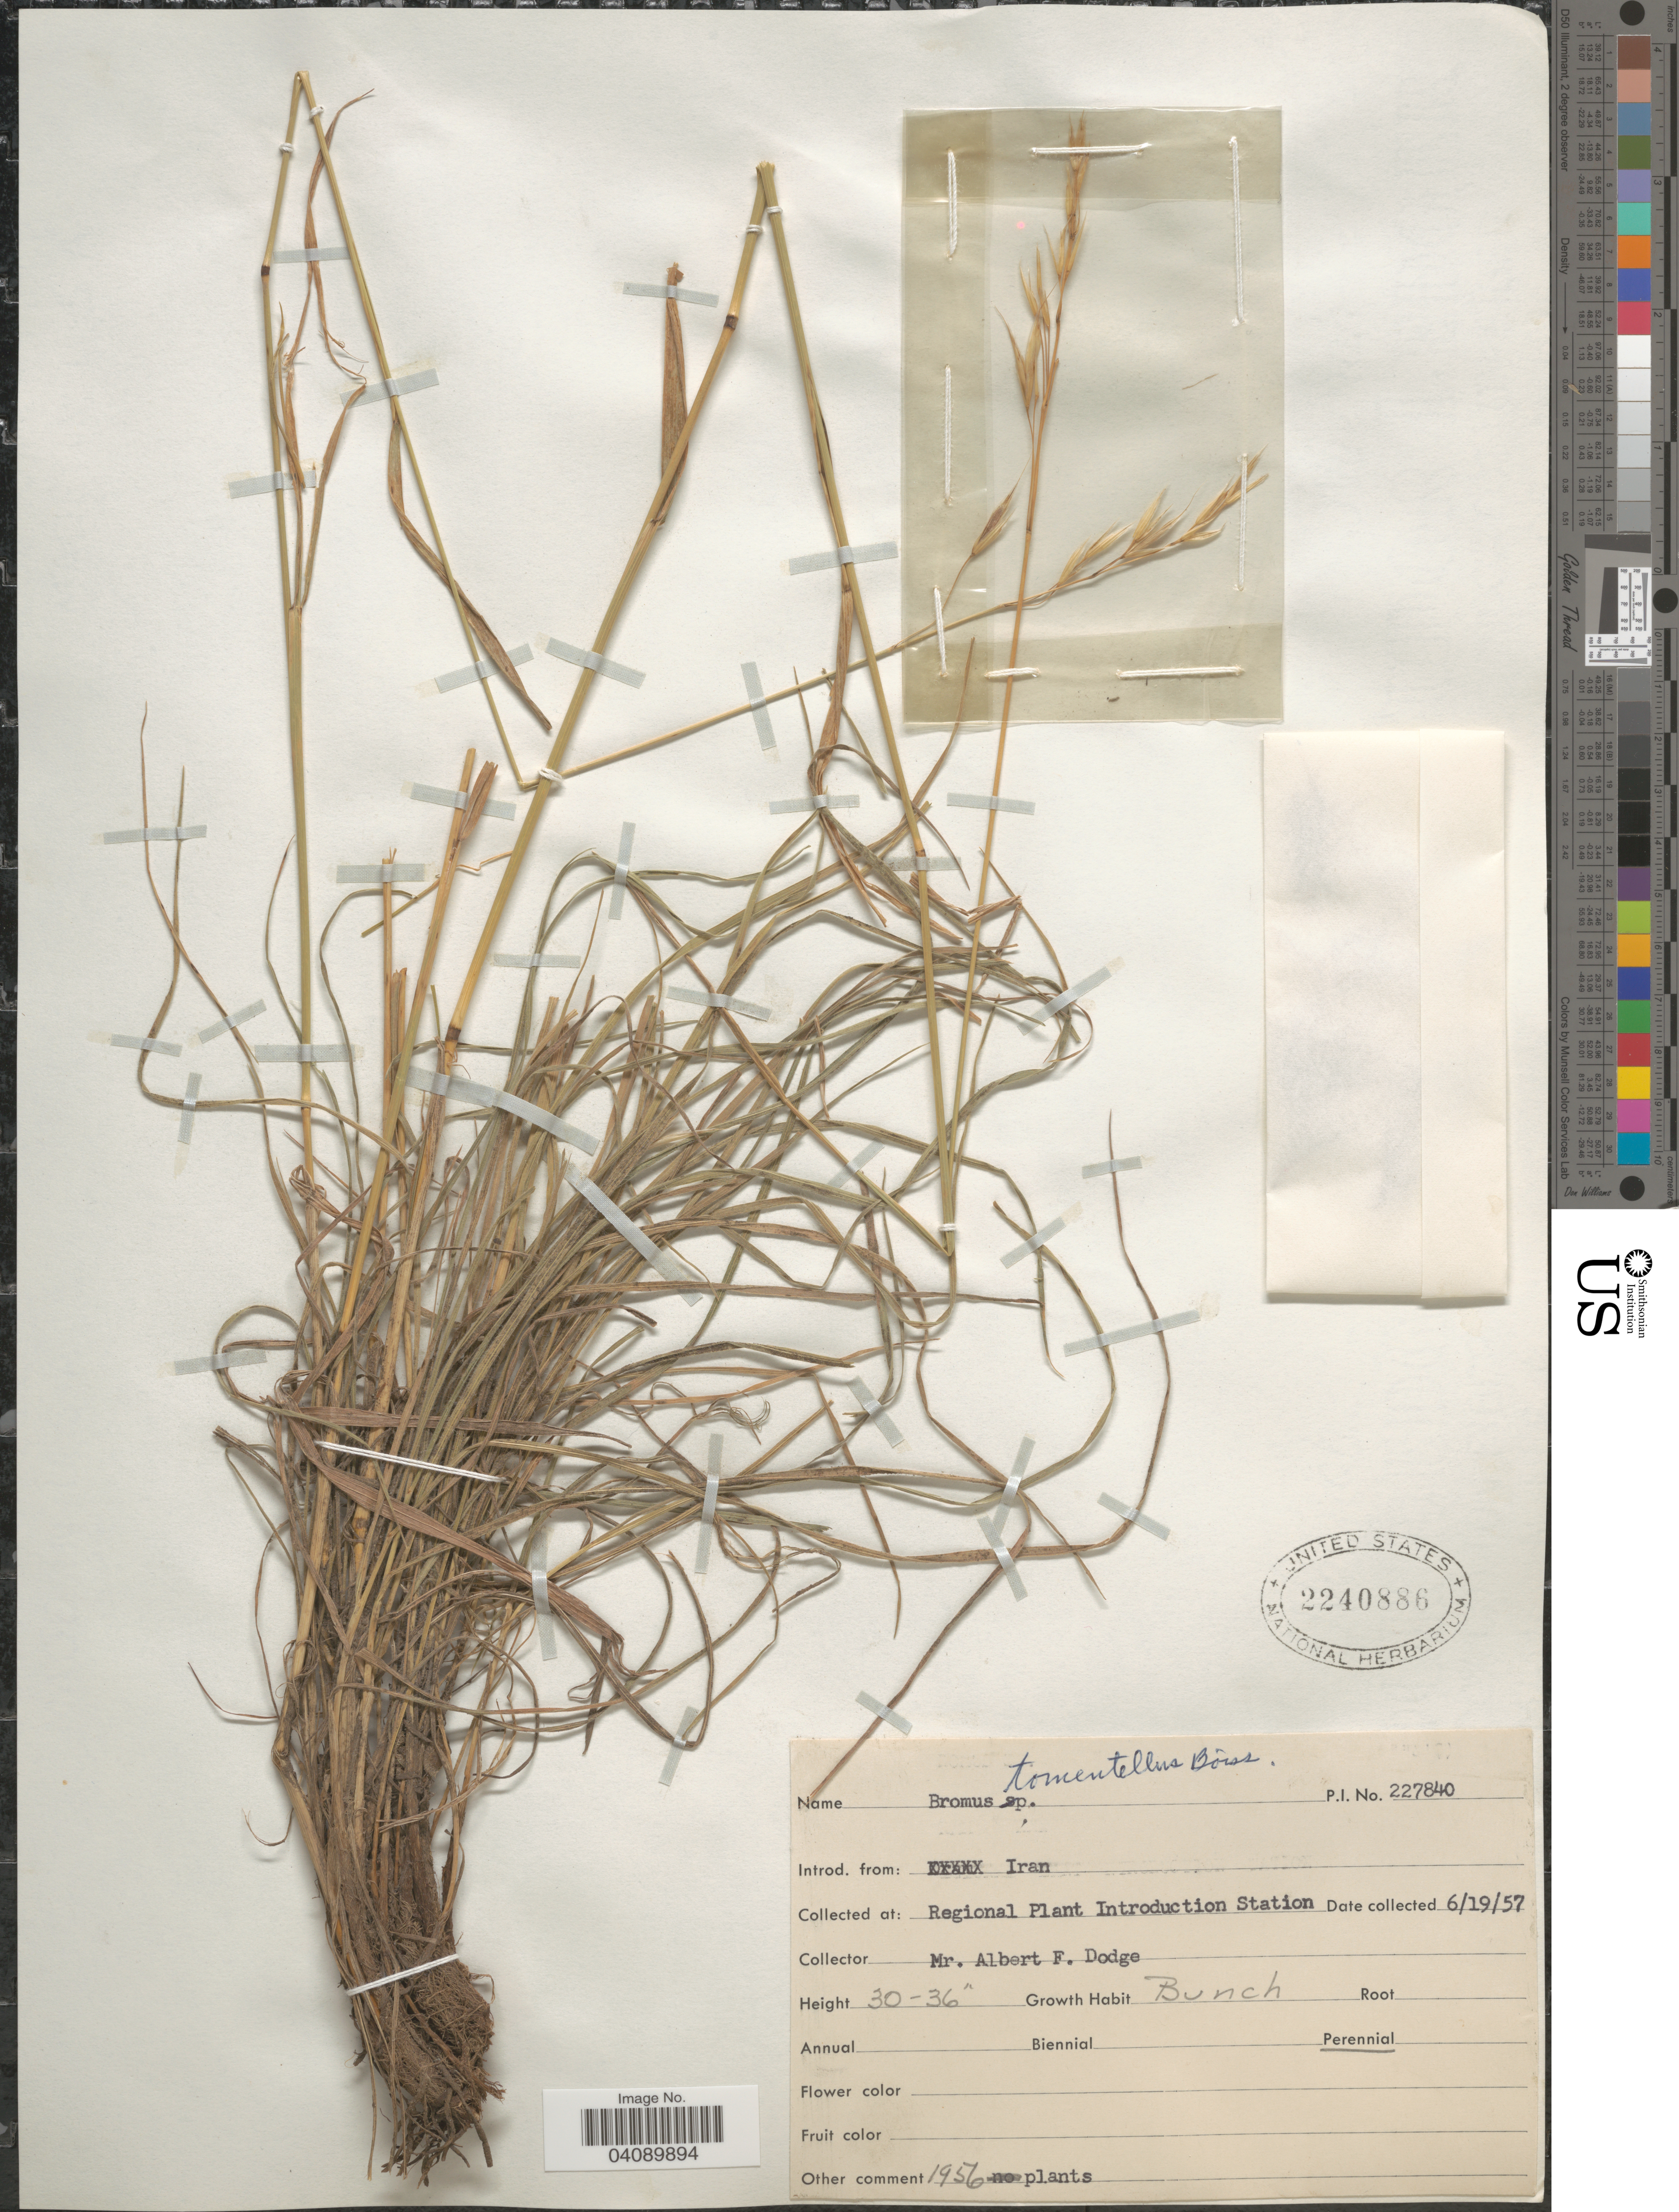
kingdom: Plantae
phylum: Tracheophyta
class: Liliopsida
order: Poales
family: Poaceae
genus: Bromus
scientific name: Bromus tomentellus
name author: Boiss.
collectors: A. Dodge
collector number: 227840?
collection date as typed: Transcribed d/m/y: 19/6/57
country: United States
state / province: Iowa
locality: Regional Plant Introduction Station.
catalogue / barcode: US 2240886